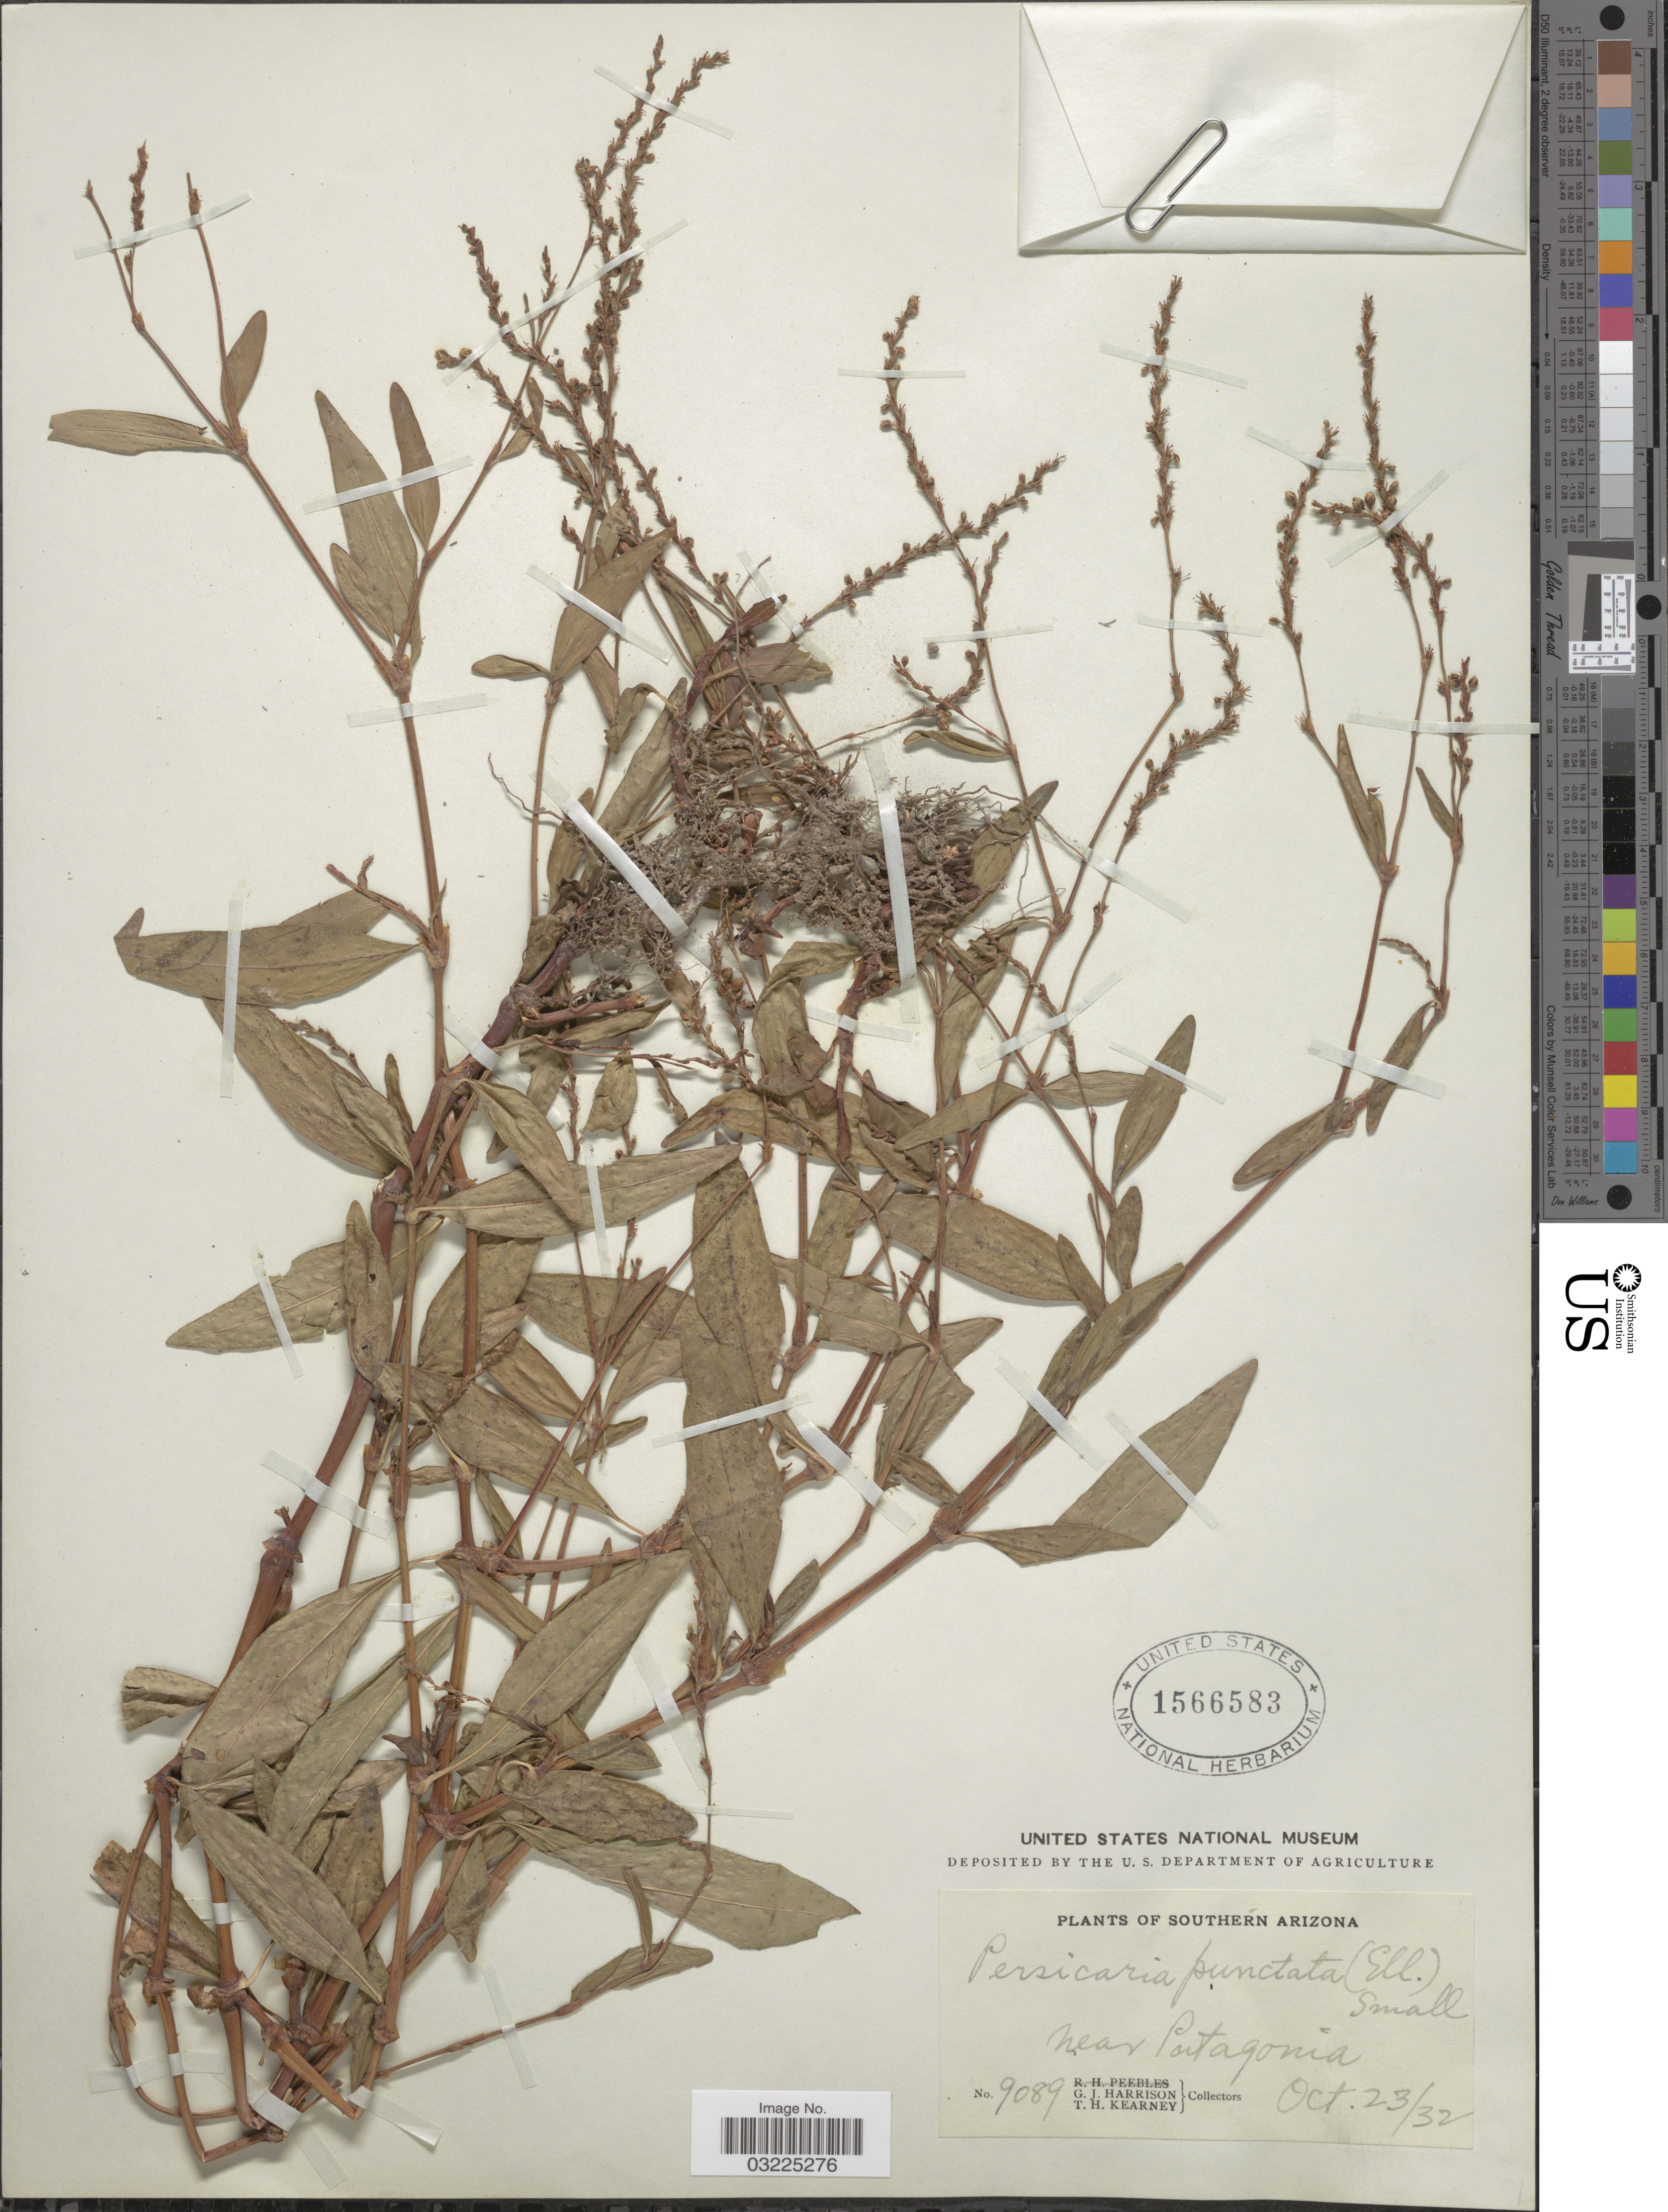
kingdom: Plantae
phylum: Tracheophyta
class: Magnoliopsida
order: Caryophyllales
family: Polygonaceae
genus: Persicaria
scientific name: Persicaria punctata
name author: (Elliott) Small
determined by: Atha, D. E.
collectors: G. J. Harrison & T. H. Kearney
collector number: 9089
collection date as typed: Transcribed d/m/y: 23/10/32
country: United States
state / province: Arizona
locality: Southern Arizona. Near Patagonia.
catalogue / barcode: US 1566583